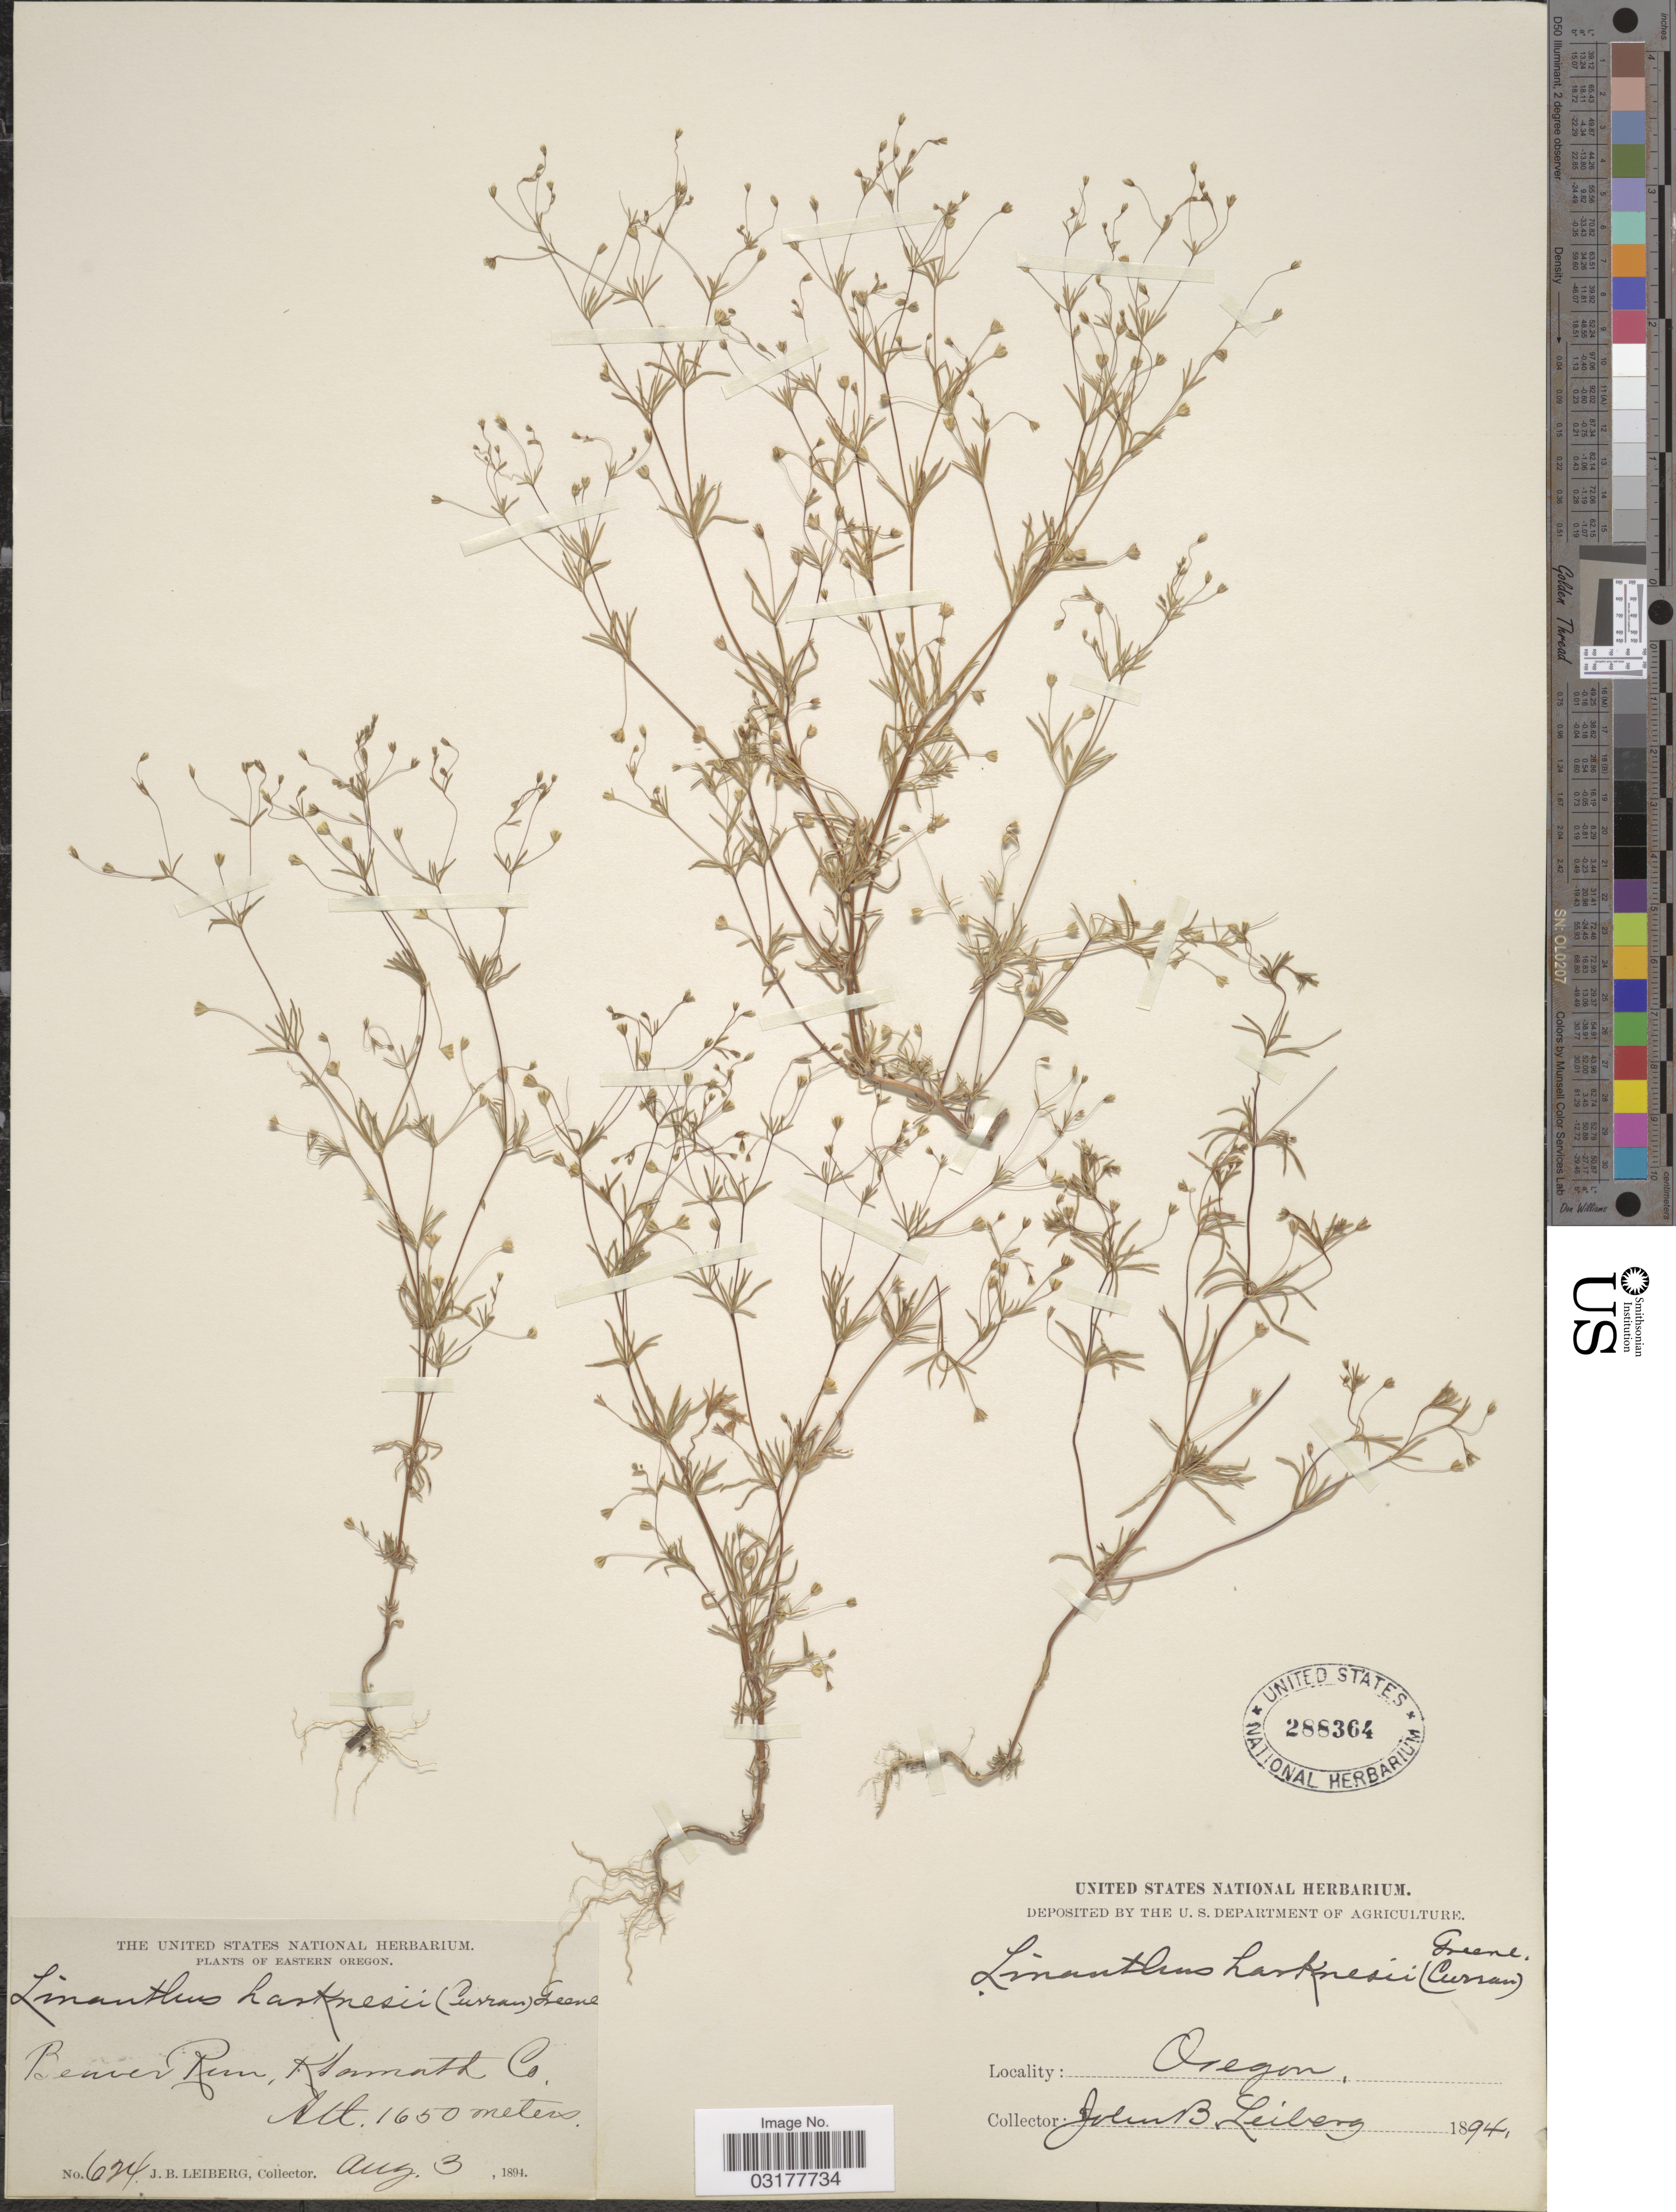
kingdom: Plantae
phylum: Tracheophyta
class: Magnoliopsida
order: Ericales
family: Polemoniaceae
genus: Leptosiphon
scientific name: Leptosiphon harknessii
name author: (Curran) J.M. Porter & L.A. Johnson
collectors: J. B. Leiberg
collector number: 624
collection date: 1894-08-03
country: United States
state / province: Oregon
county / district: Klamath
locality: Eastern Oregon. Beaver Run, Klamath Co.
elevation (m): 1650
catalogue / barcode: US 288364